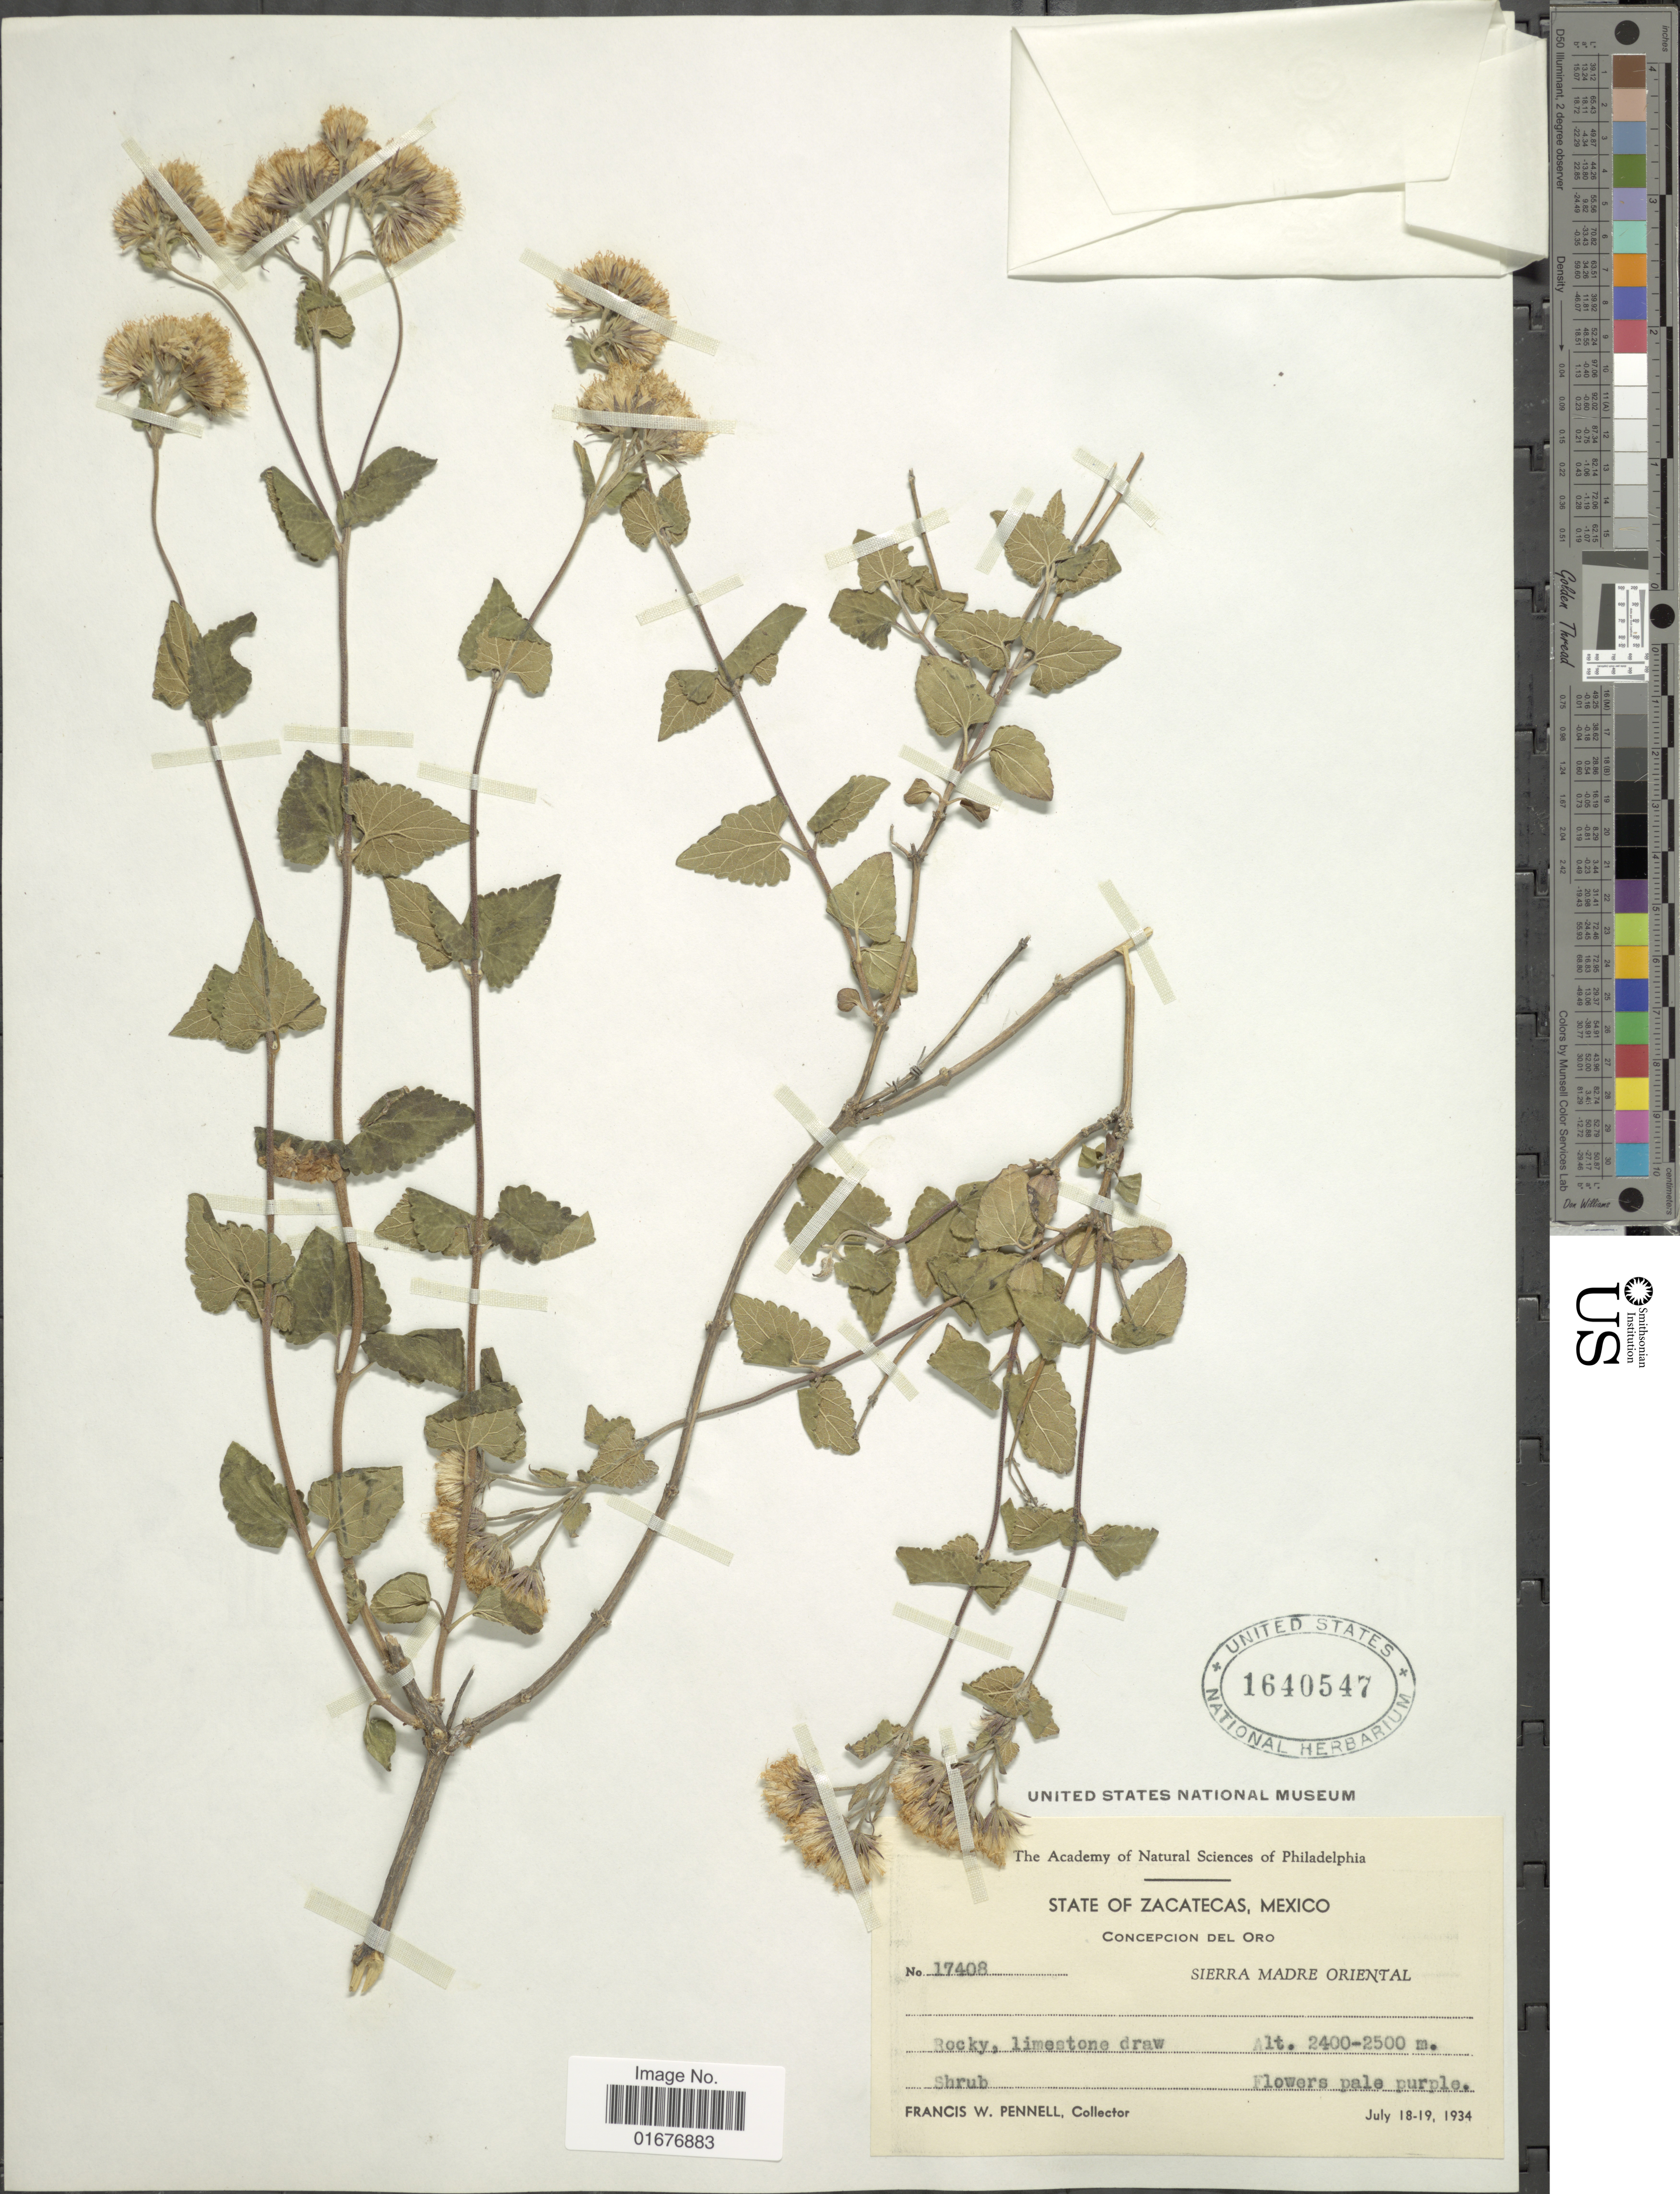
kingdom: Plantae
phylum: Tracheophyta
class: Magnoliopsida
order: Asterales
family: Asteraceae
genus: Ageratina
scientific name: Ageratina scorodonioides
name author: (A. Gray) R.M. King & H. Rob.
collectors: F. W. Pennell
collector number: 17408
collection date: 1934-07-18/1934-07-19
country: Mexico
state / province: Zacatecas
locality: Concepcion del Oro, Sierra Madre Oriental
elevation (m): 2400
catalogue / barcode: US 1640547